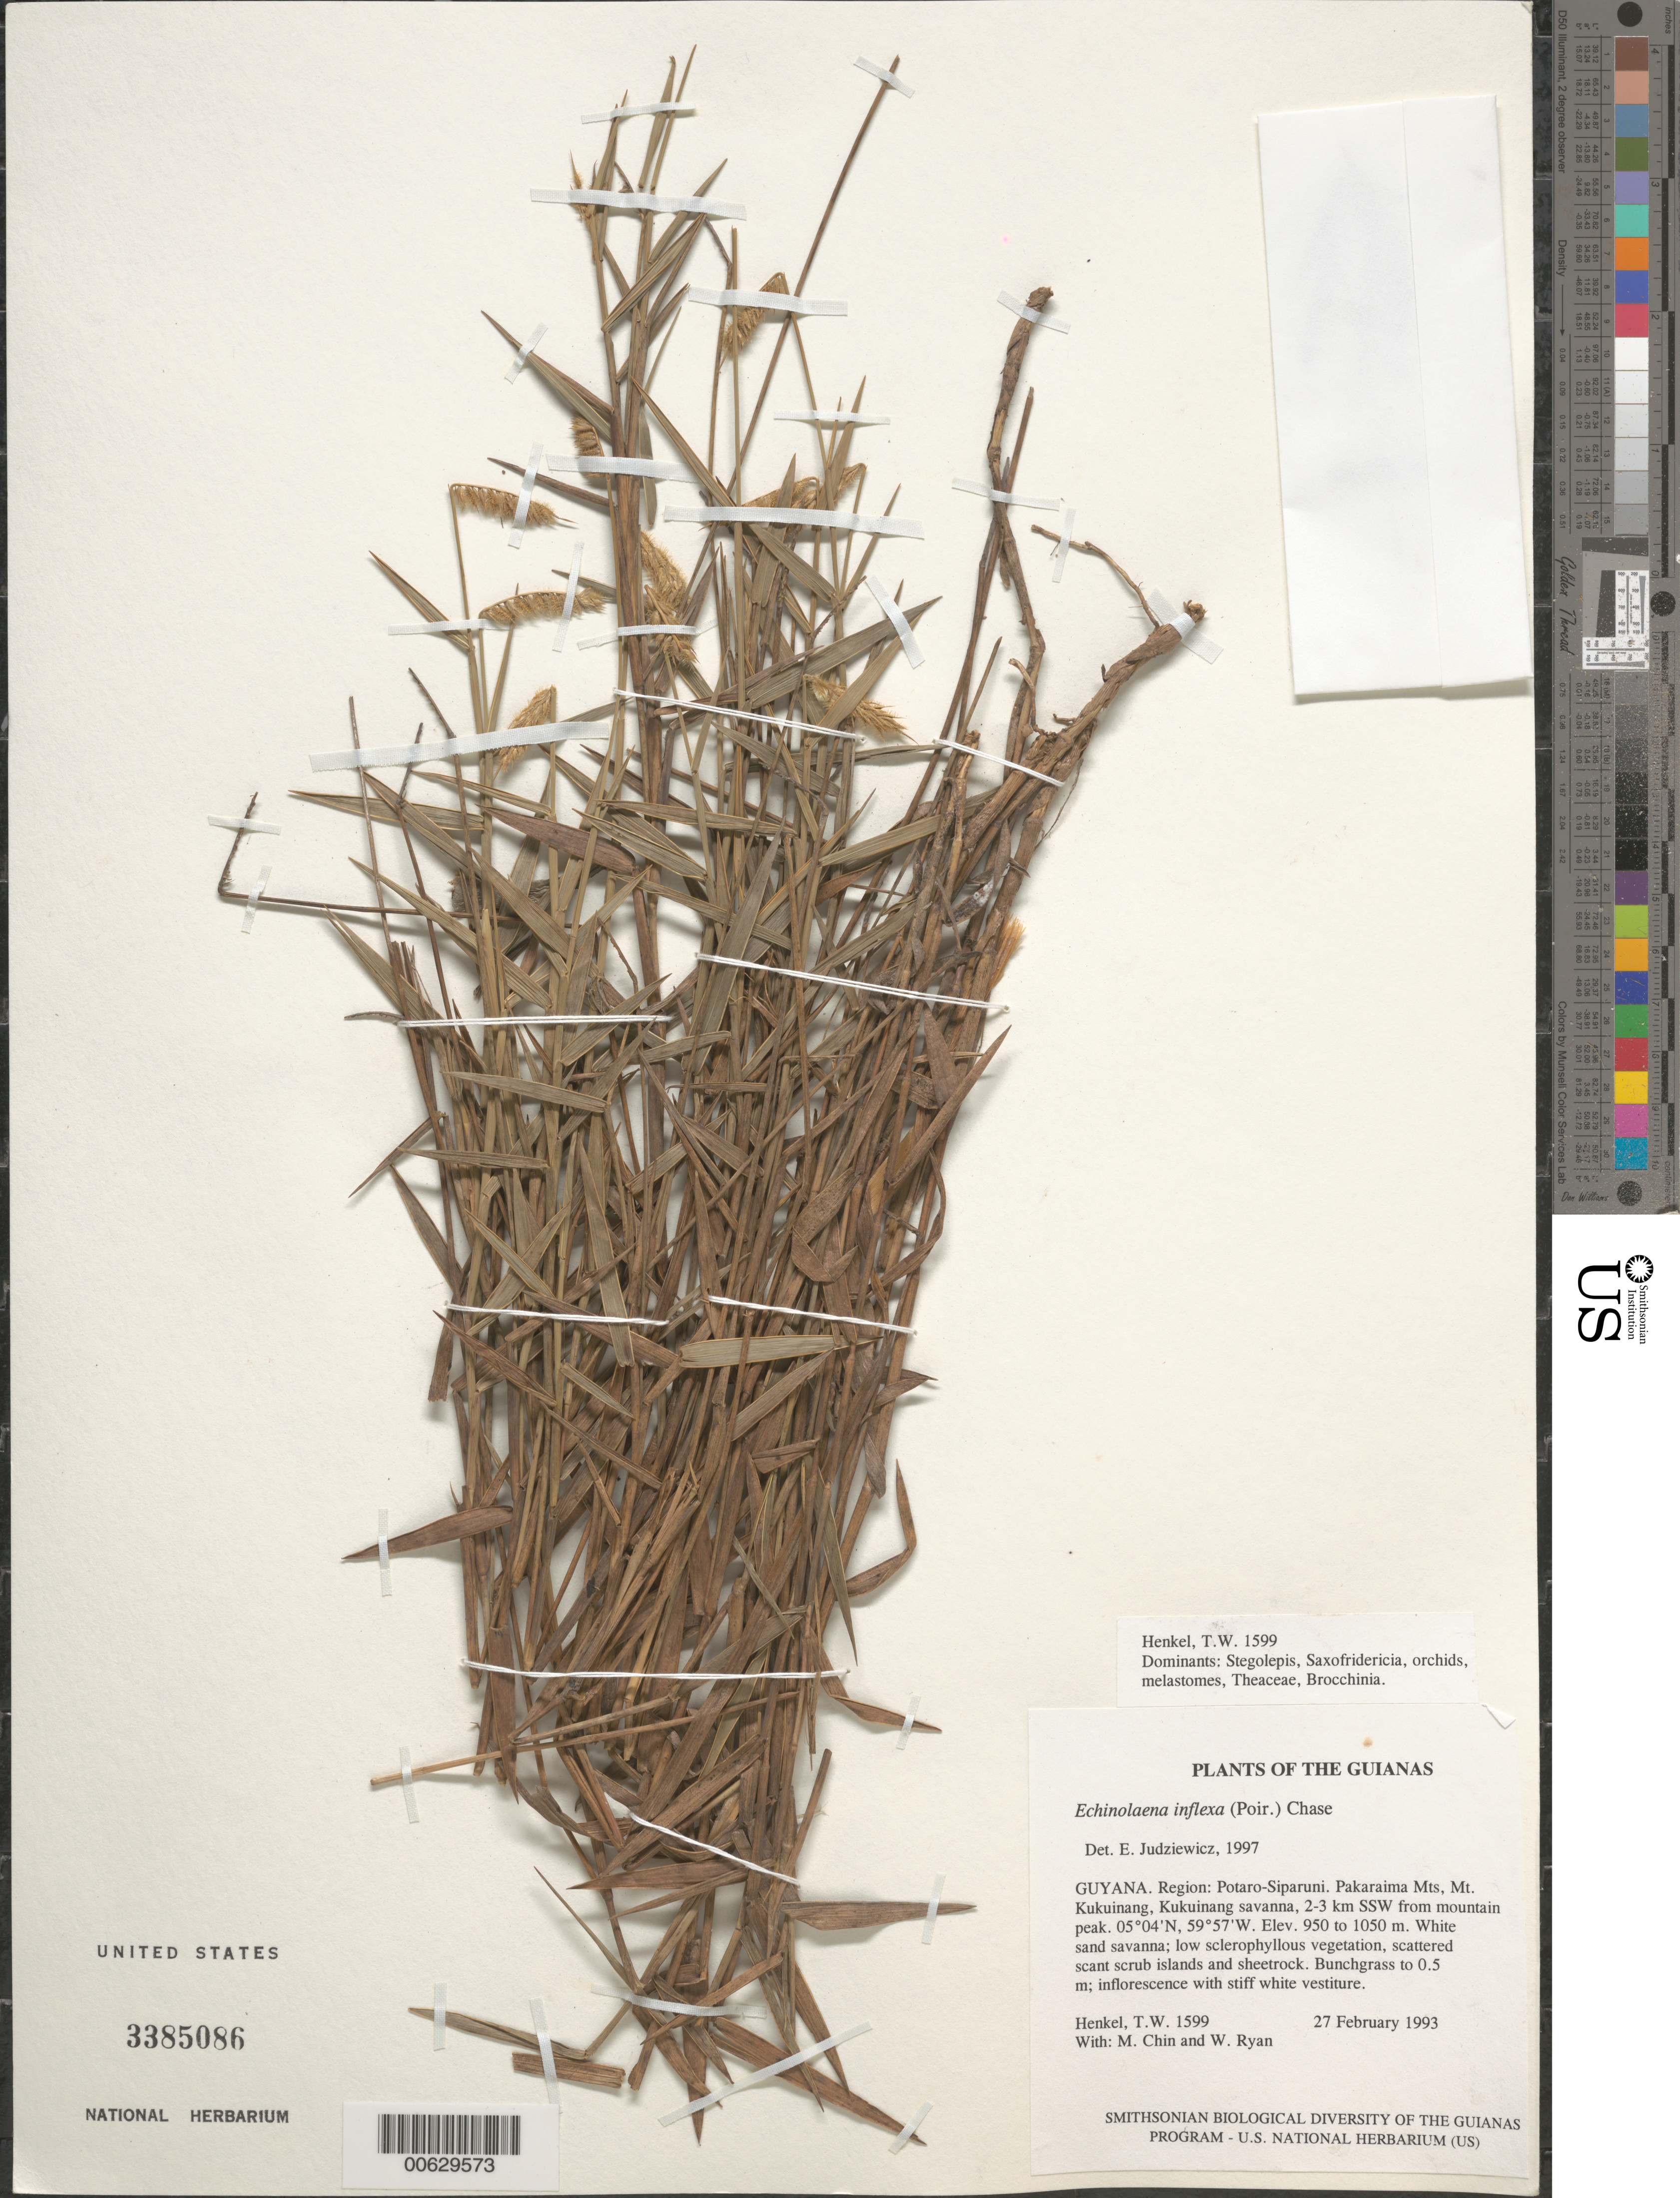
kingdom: Plantae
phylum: Tracheophyta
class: Liliopsida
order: Poales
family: Poaceae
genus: Echinolaena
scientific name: Echinolaena inflexa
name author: (Poir.) Chase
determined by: Judziewicz, E. J.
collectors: T. Henkel, M. Chin & W. Ryan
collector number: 1599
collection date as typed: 27 February 1993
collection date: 1993-02-27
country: Guyana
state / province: Potaro-Siparuni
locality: Pakaraima Mts, Mt. Kukuinang, Kukuinang savanna, 2-3 km SSW from mountain peak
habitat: White sand savanna; low sclerophyllous vegetation, scattered scant scrub islands and sheetrock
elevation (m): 950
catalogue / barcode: US 3385086